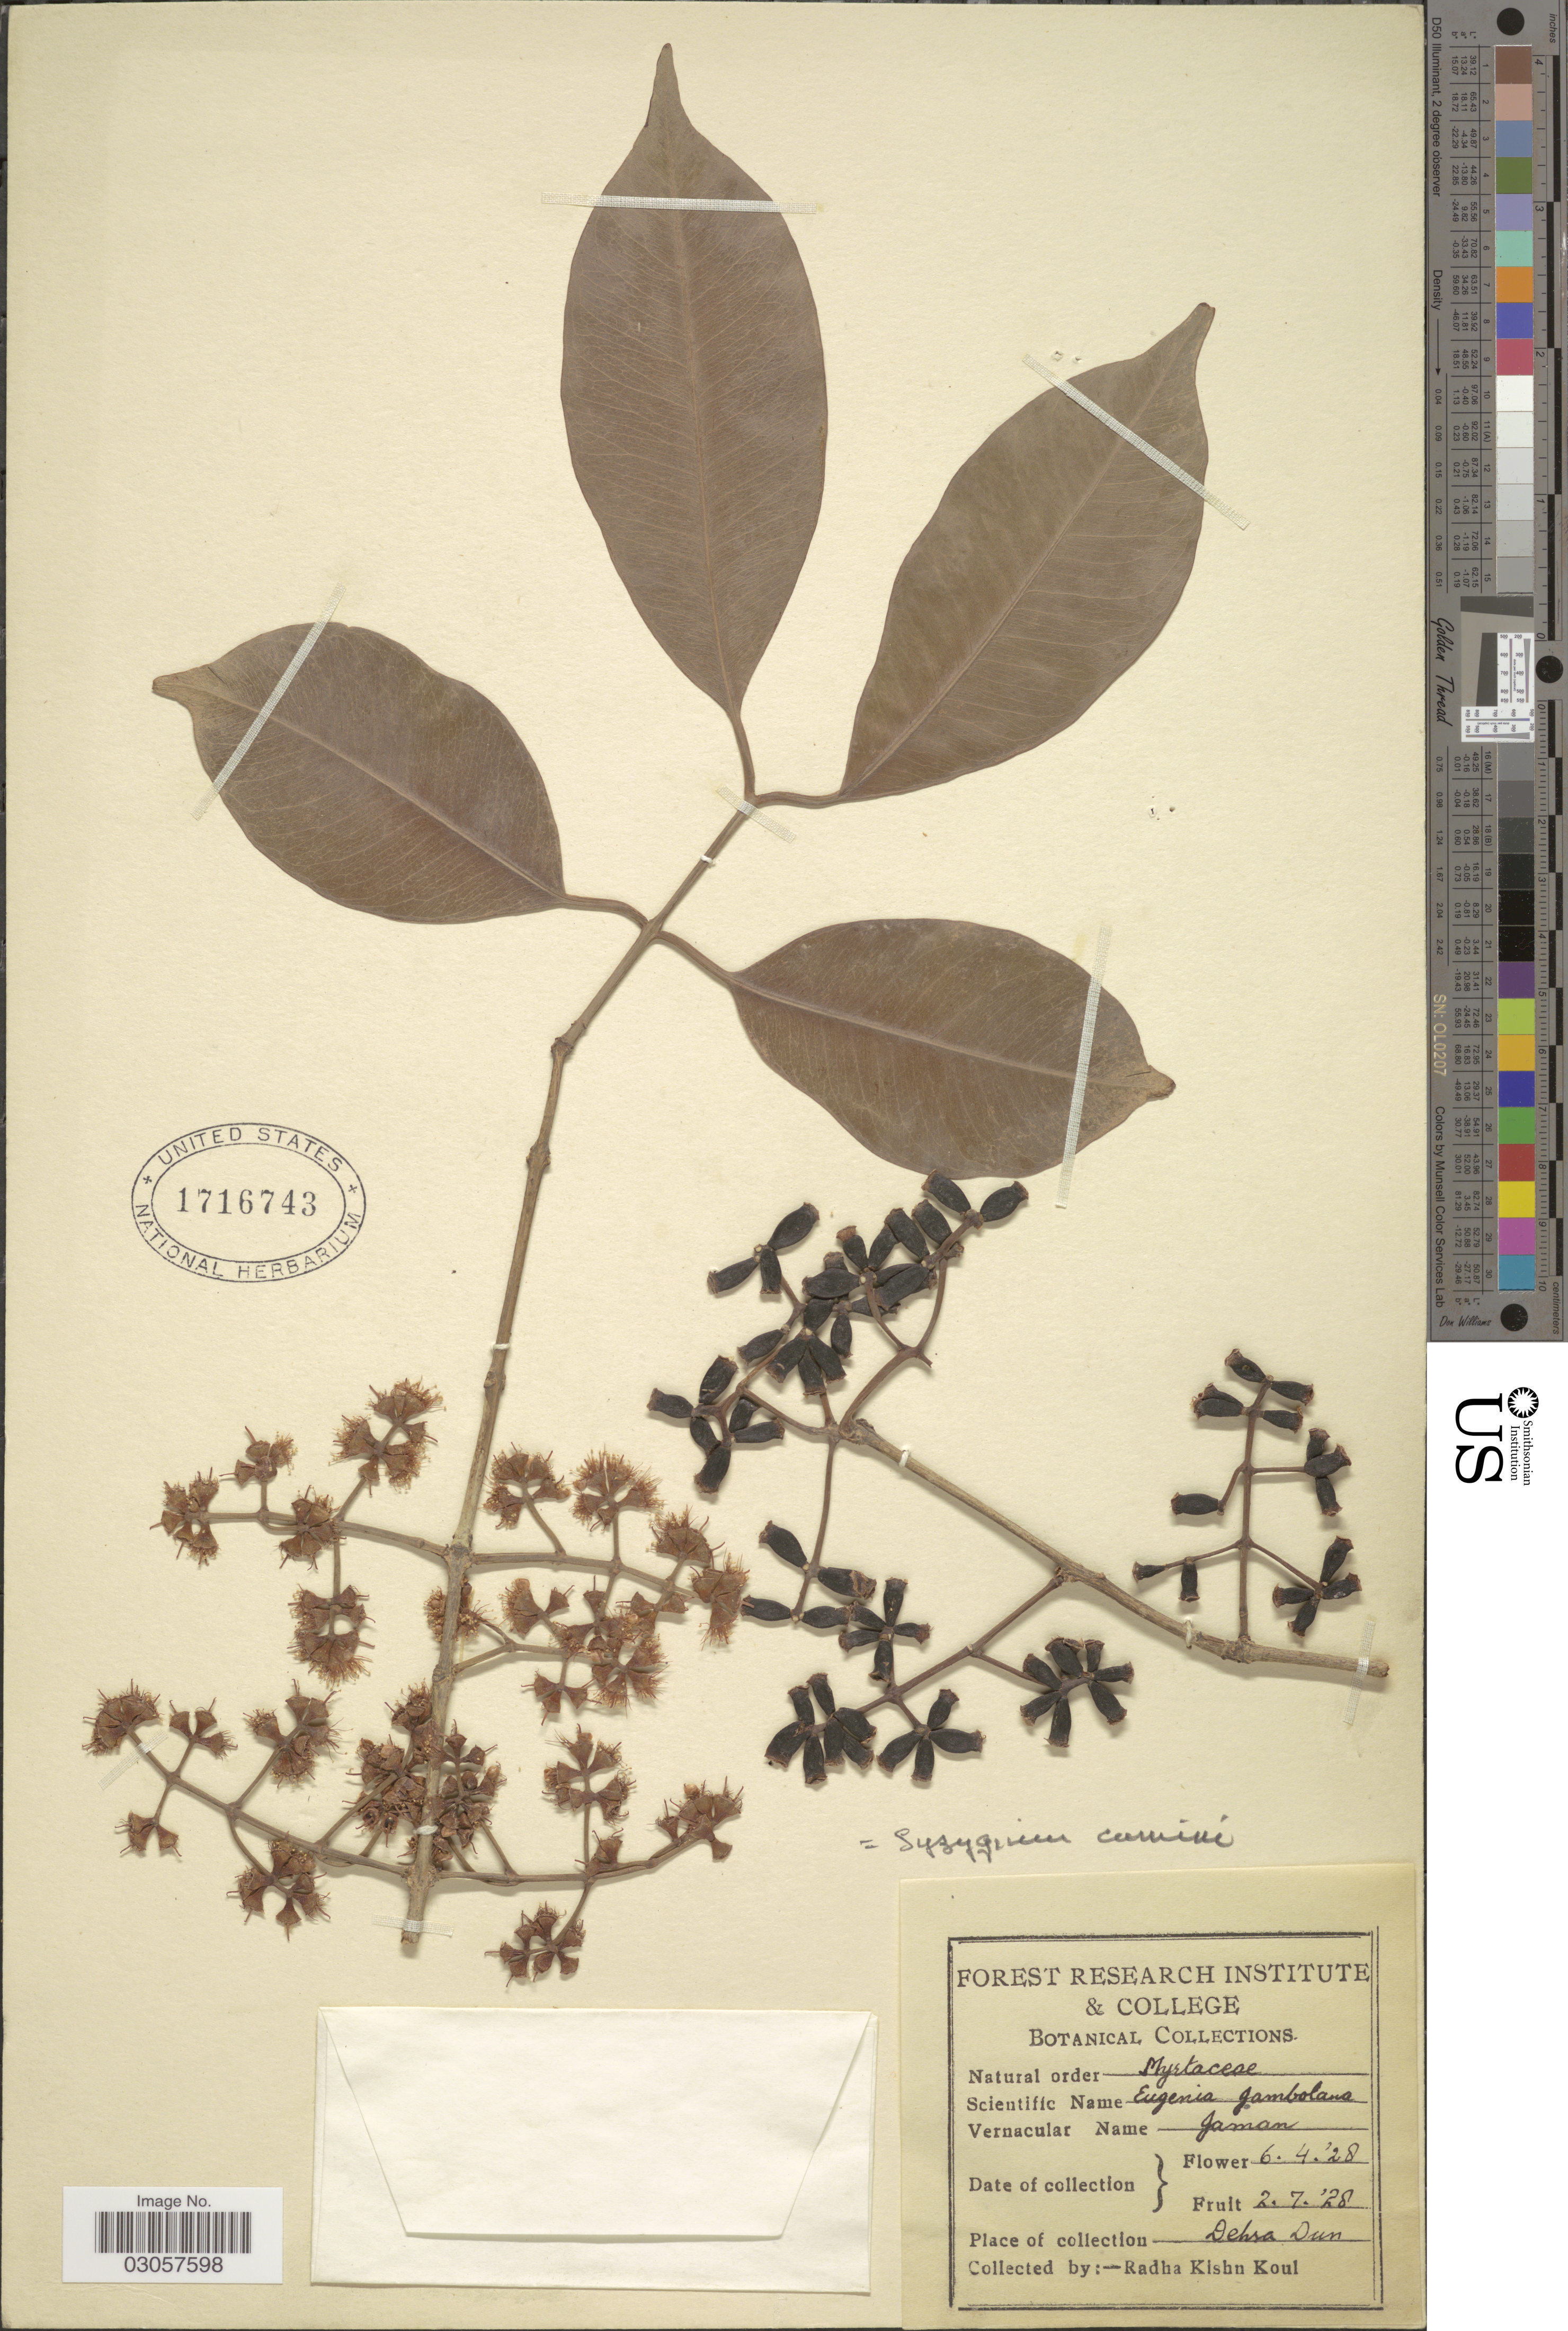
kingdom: Plantae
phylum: Tracheophyta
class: Magnoliopsida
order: Myrtales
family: Myrtaceae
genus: Syzygium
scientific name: Syzygium cumini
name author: (L.) Skeels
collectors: R. Koul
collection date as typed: Transcribed d/m/y: 6/4/28 to 2/7/28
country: India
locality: Dehra Dun.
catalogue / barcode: US 1716743